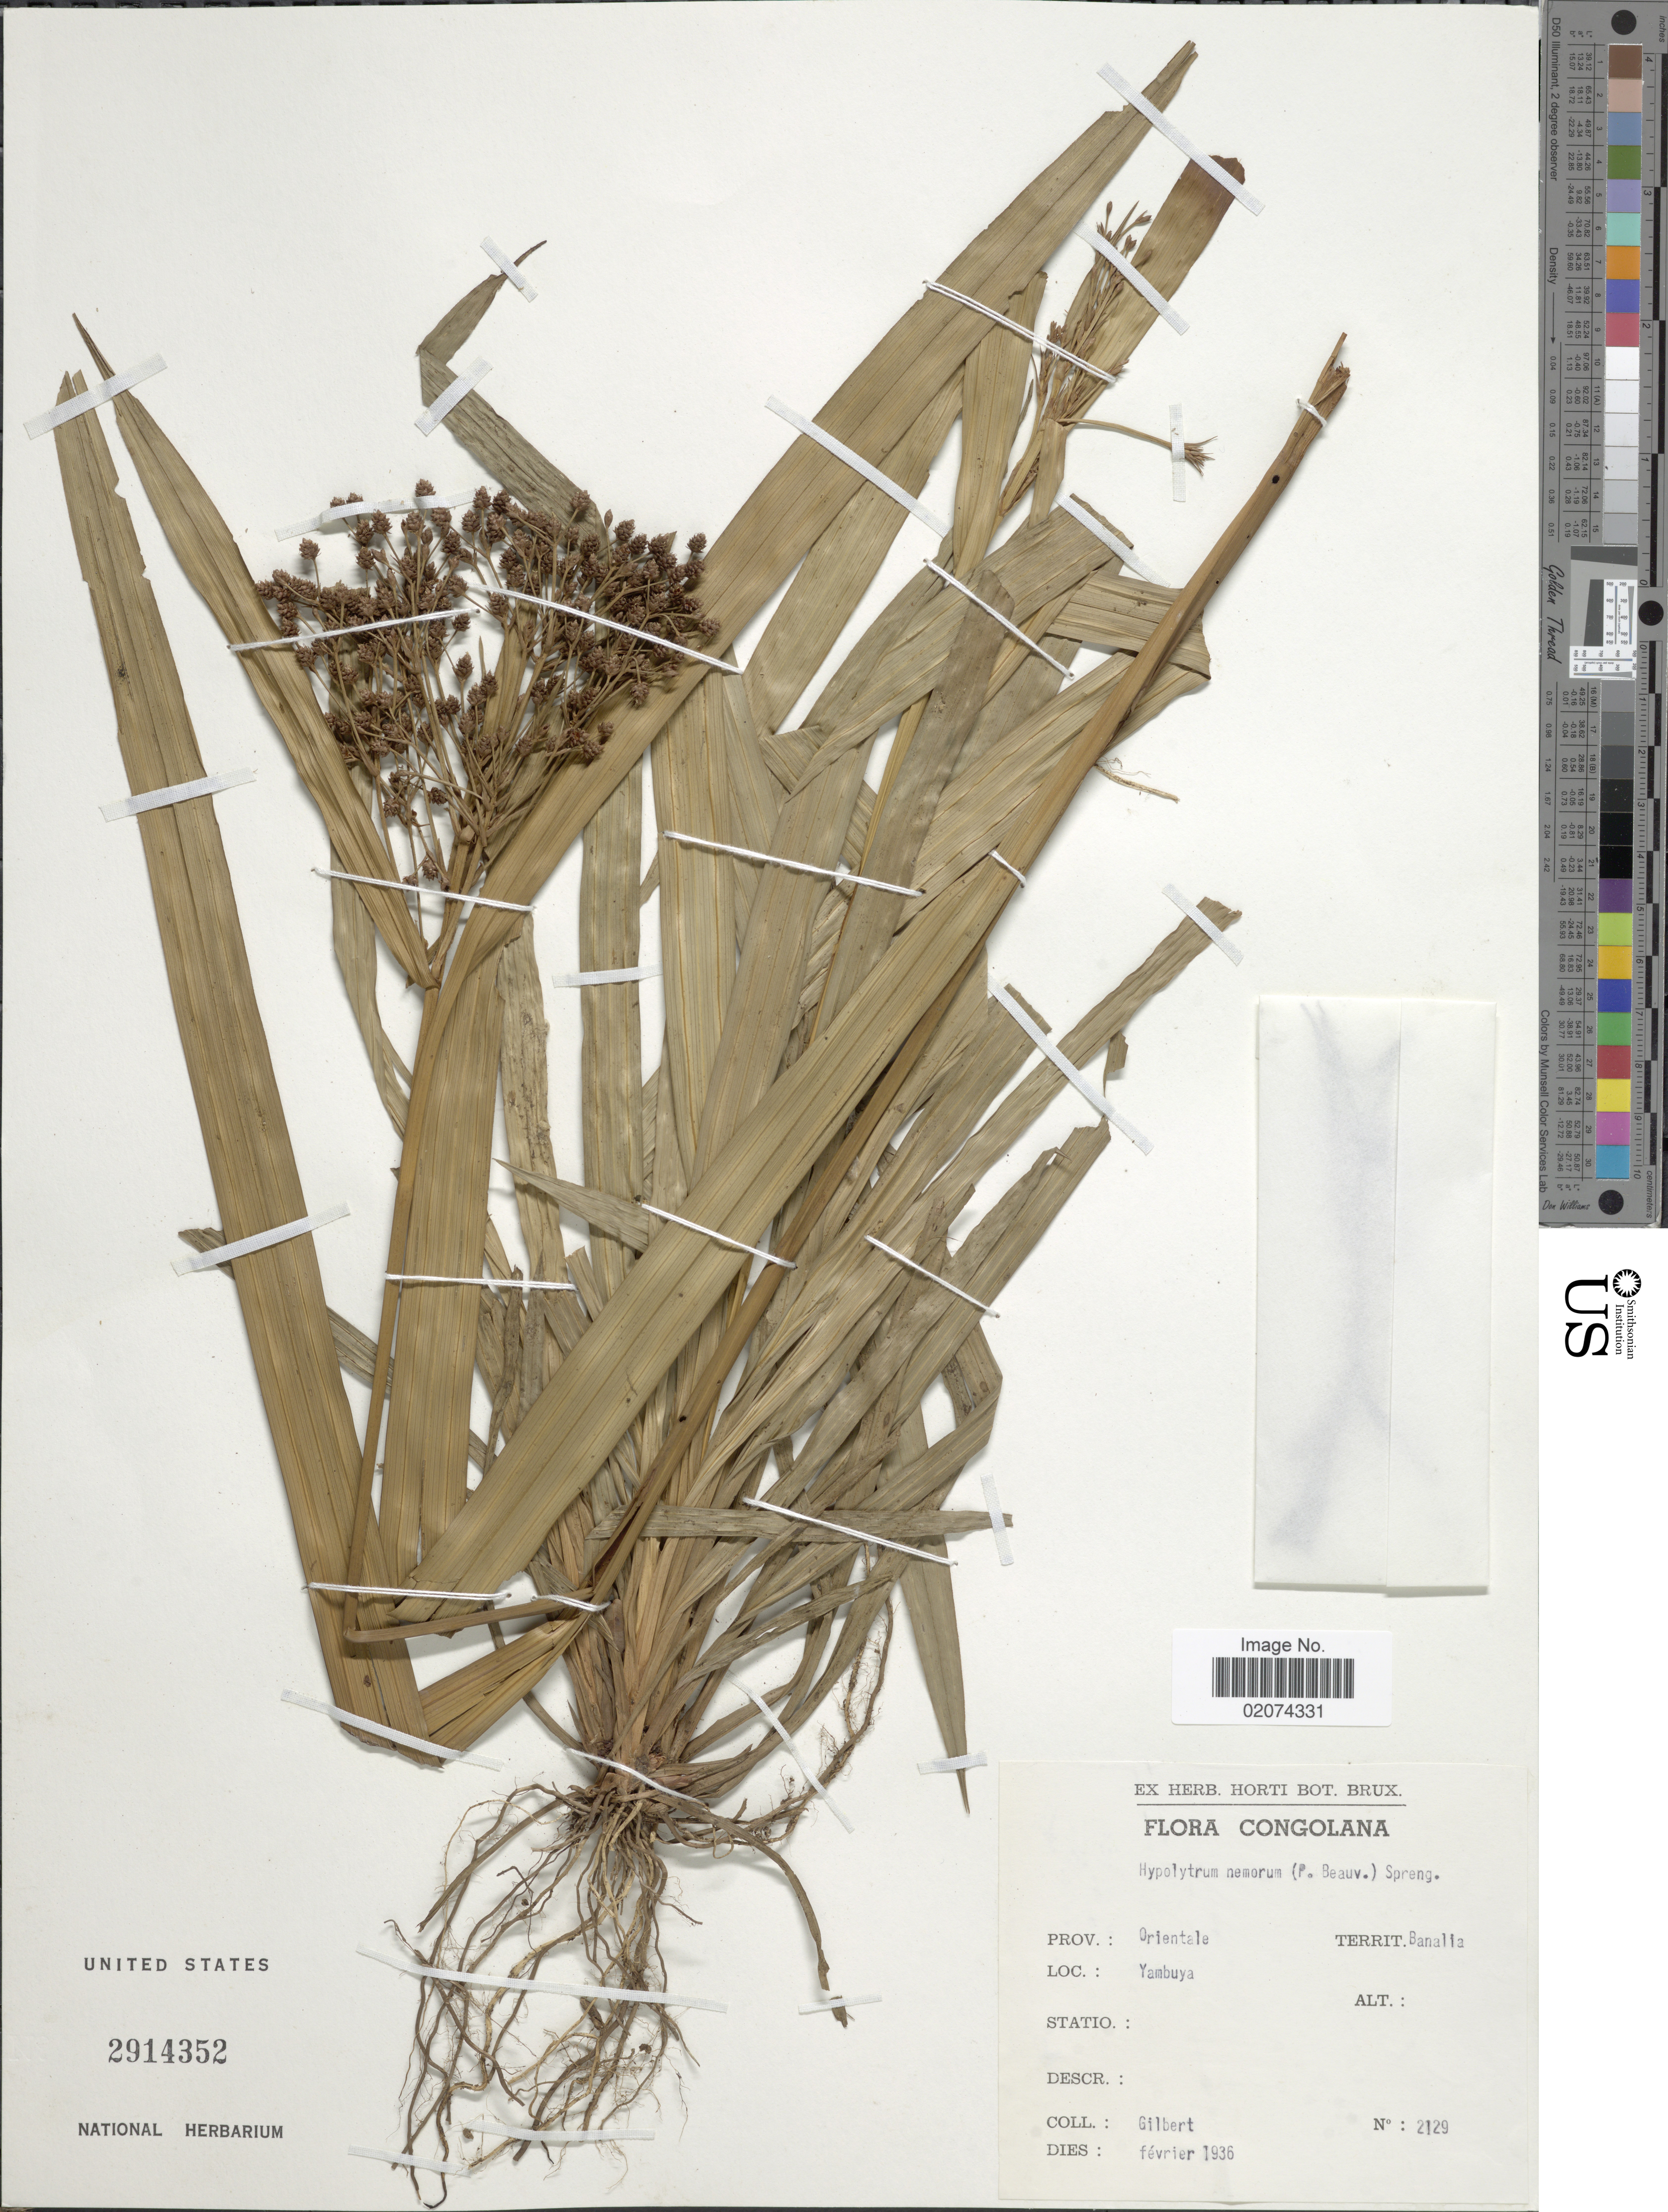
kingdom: Plantae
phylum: Tracheophyta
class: Liliopsida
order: Poales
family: Cyperaceae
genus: Hypolytrum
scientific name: Hypolytrum nemorum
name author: (Vahl) Spreng.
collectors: -. Gilbert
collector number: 2129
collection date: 1936-02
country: Congo, Democratic Republic of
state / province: Tshopo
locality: Congolana. Orientale. Banalia. Yambuya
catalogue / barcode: US 2914352